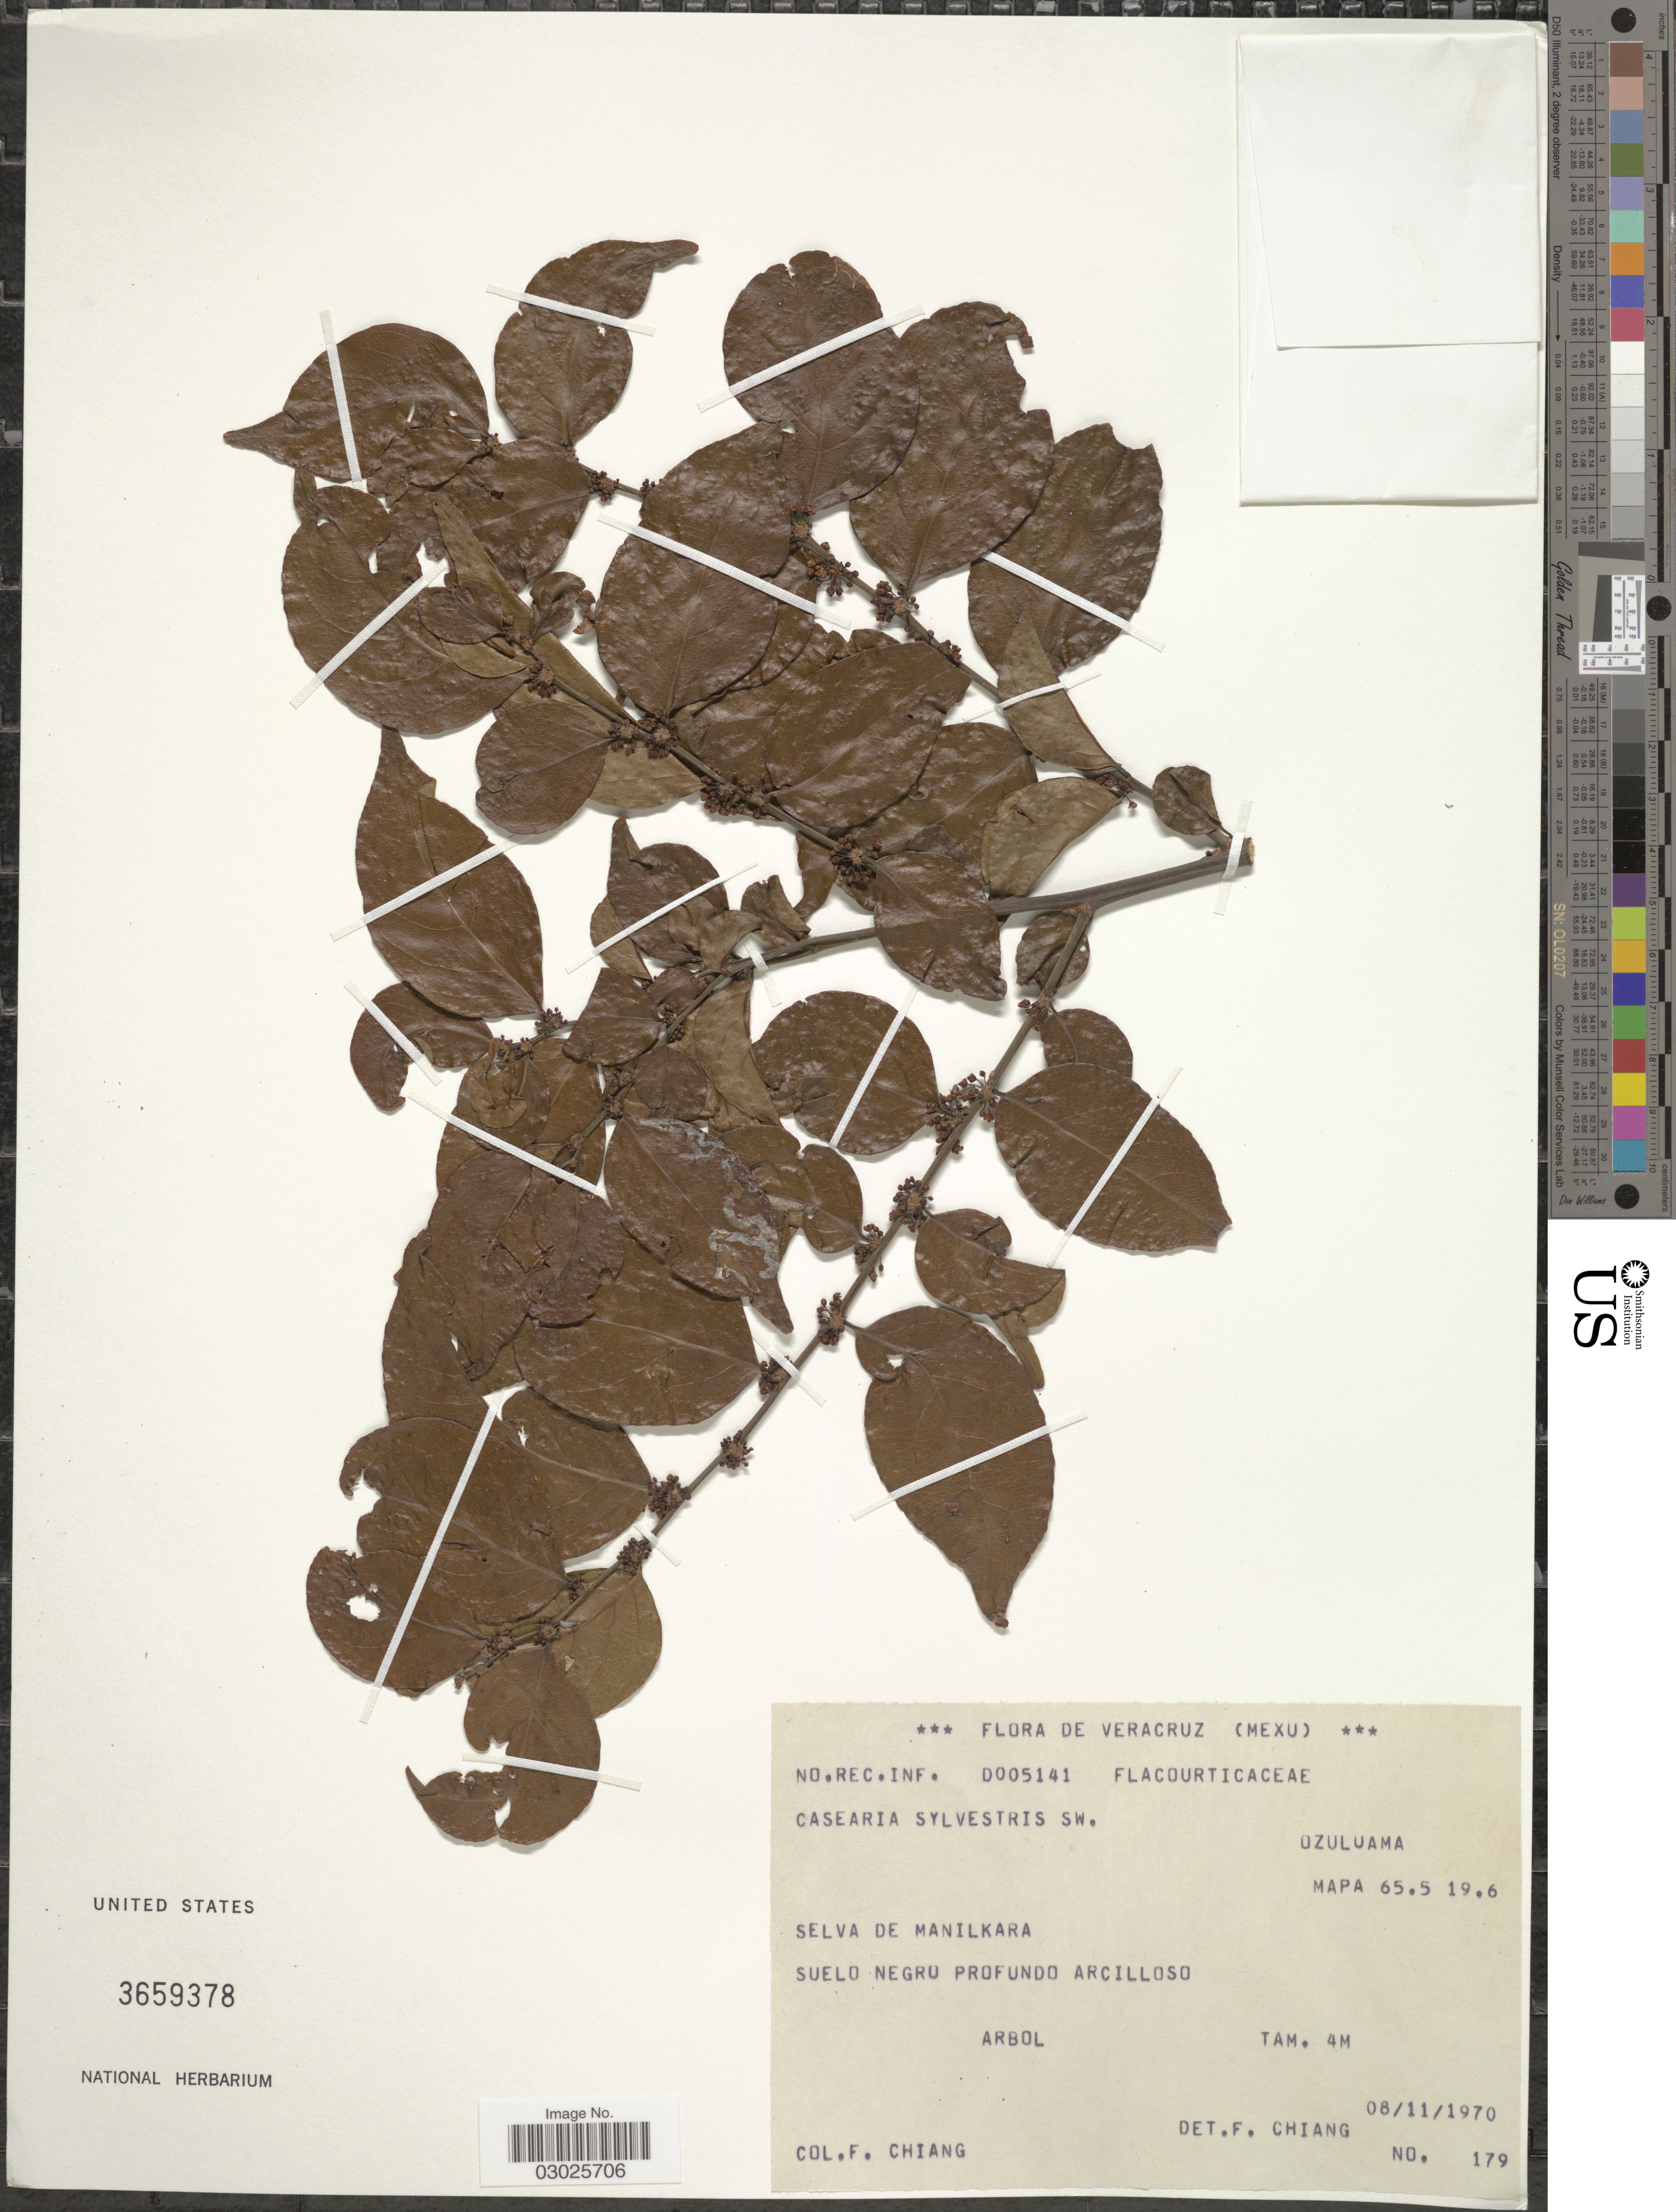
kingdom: Plantae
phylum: Tracheophyta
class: Magnoliopsida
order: Malpighiales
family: Salicaceae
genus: Casearia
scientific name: Casearia sylvestris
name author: Sw.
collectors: F. Chiang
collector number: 179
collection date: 1970-11-08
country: Mexico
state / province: Veracruz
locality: Veracruz. Ozuluama. Mapa 65.5 19.6. Selva de Manilkara.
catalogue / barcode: US 3659378